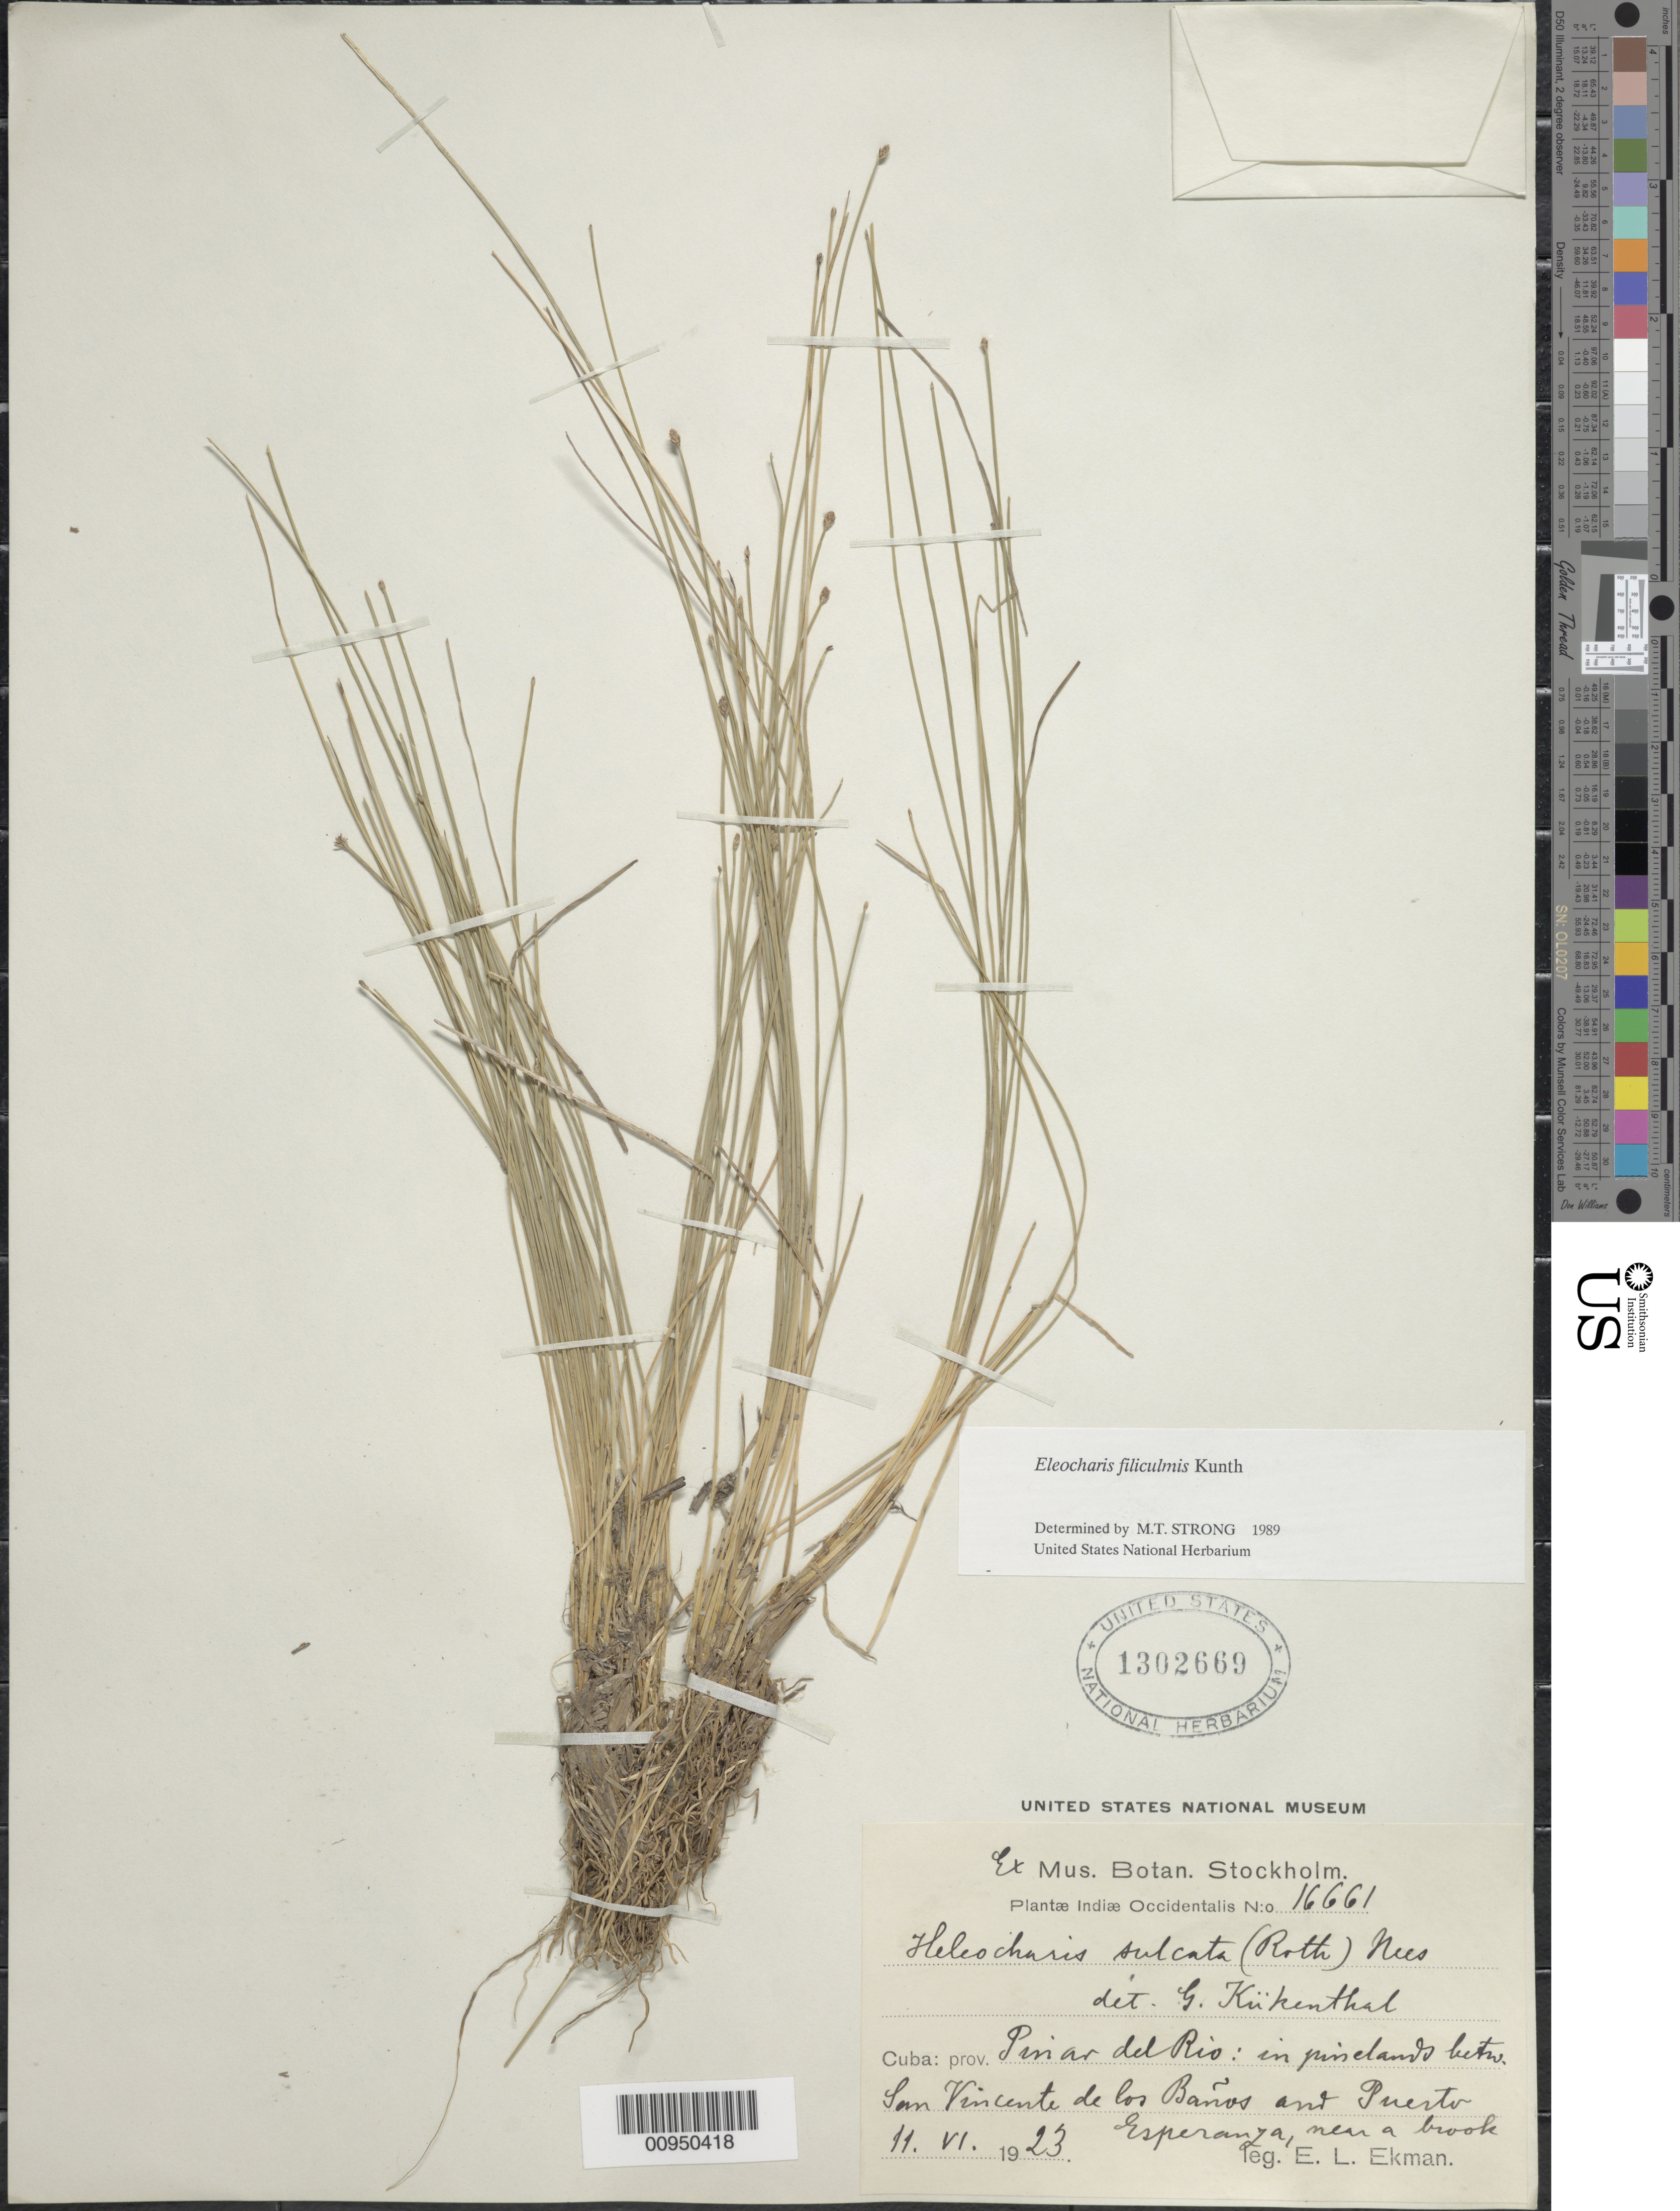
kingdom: Plantae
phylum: Tracheophyta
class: Liliopsida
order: Poales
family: Cyperaceae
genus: Eleocharis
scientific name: Eleocharis filiculmis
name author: Kunth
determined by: Strong, M. T., (US), Smithsonian Institution - National Museum of Natural History (UNITED STATES)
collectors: E. L. Ekman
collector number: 16661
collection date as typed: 11 Apr 1923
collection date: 1923-04-11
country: Cuba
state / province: Pinar del Rio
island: Cuba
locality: Pinelands between San Vincente de los Baños and Puerto Esperanza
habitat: Near a brook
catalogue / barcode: US 1302669